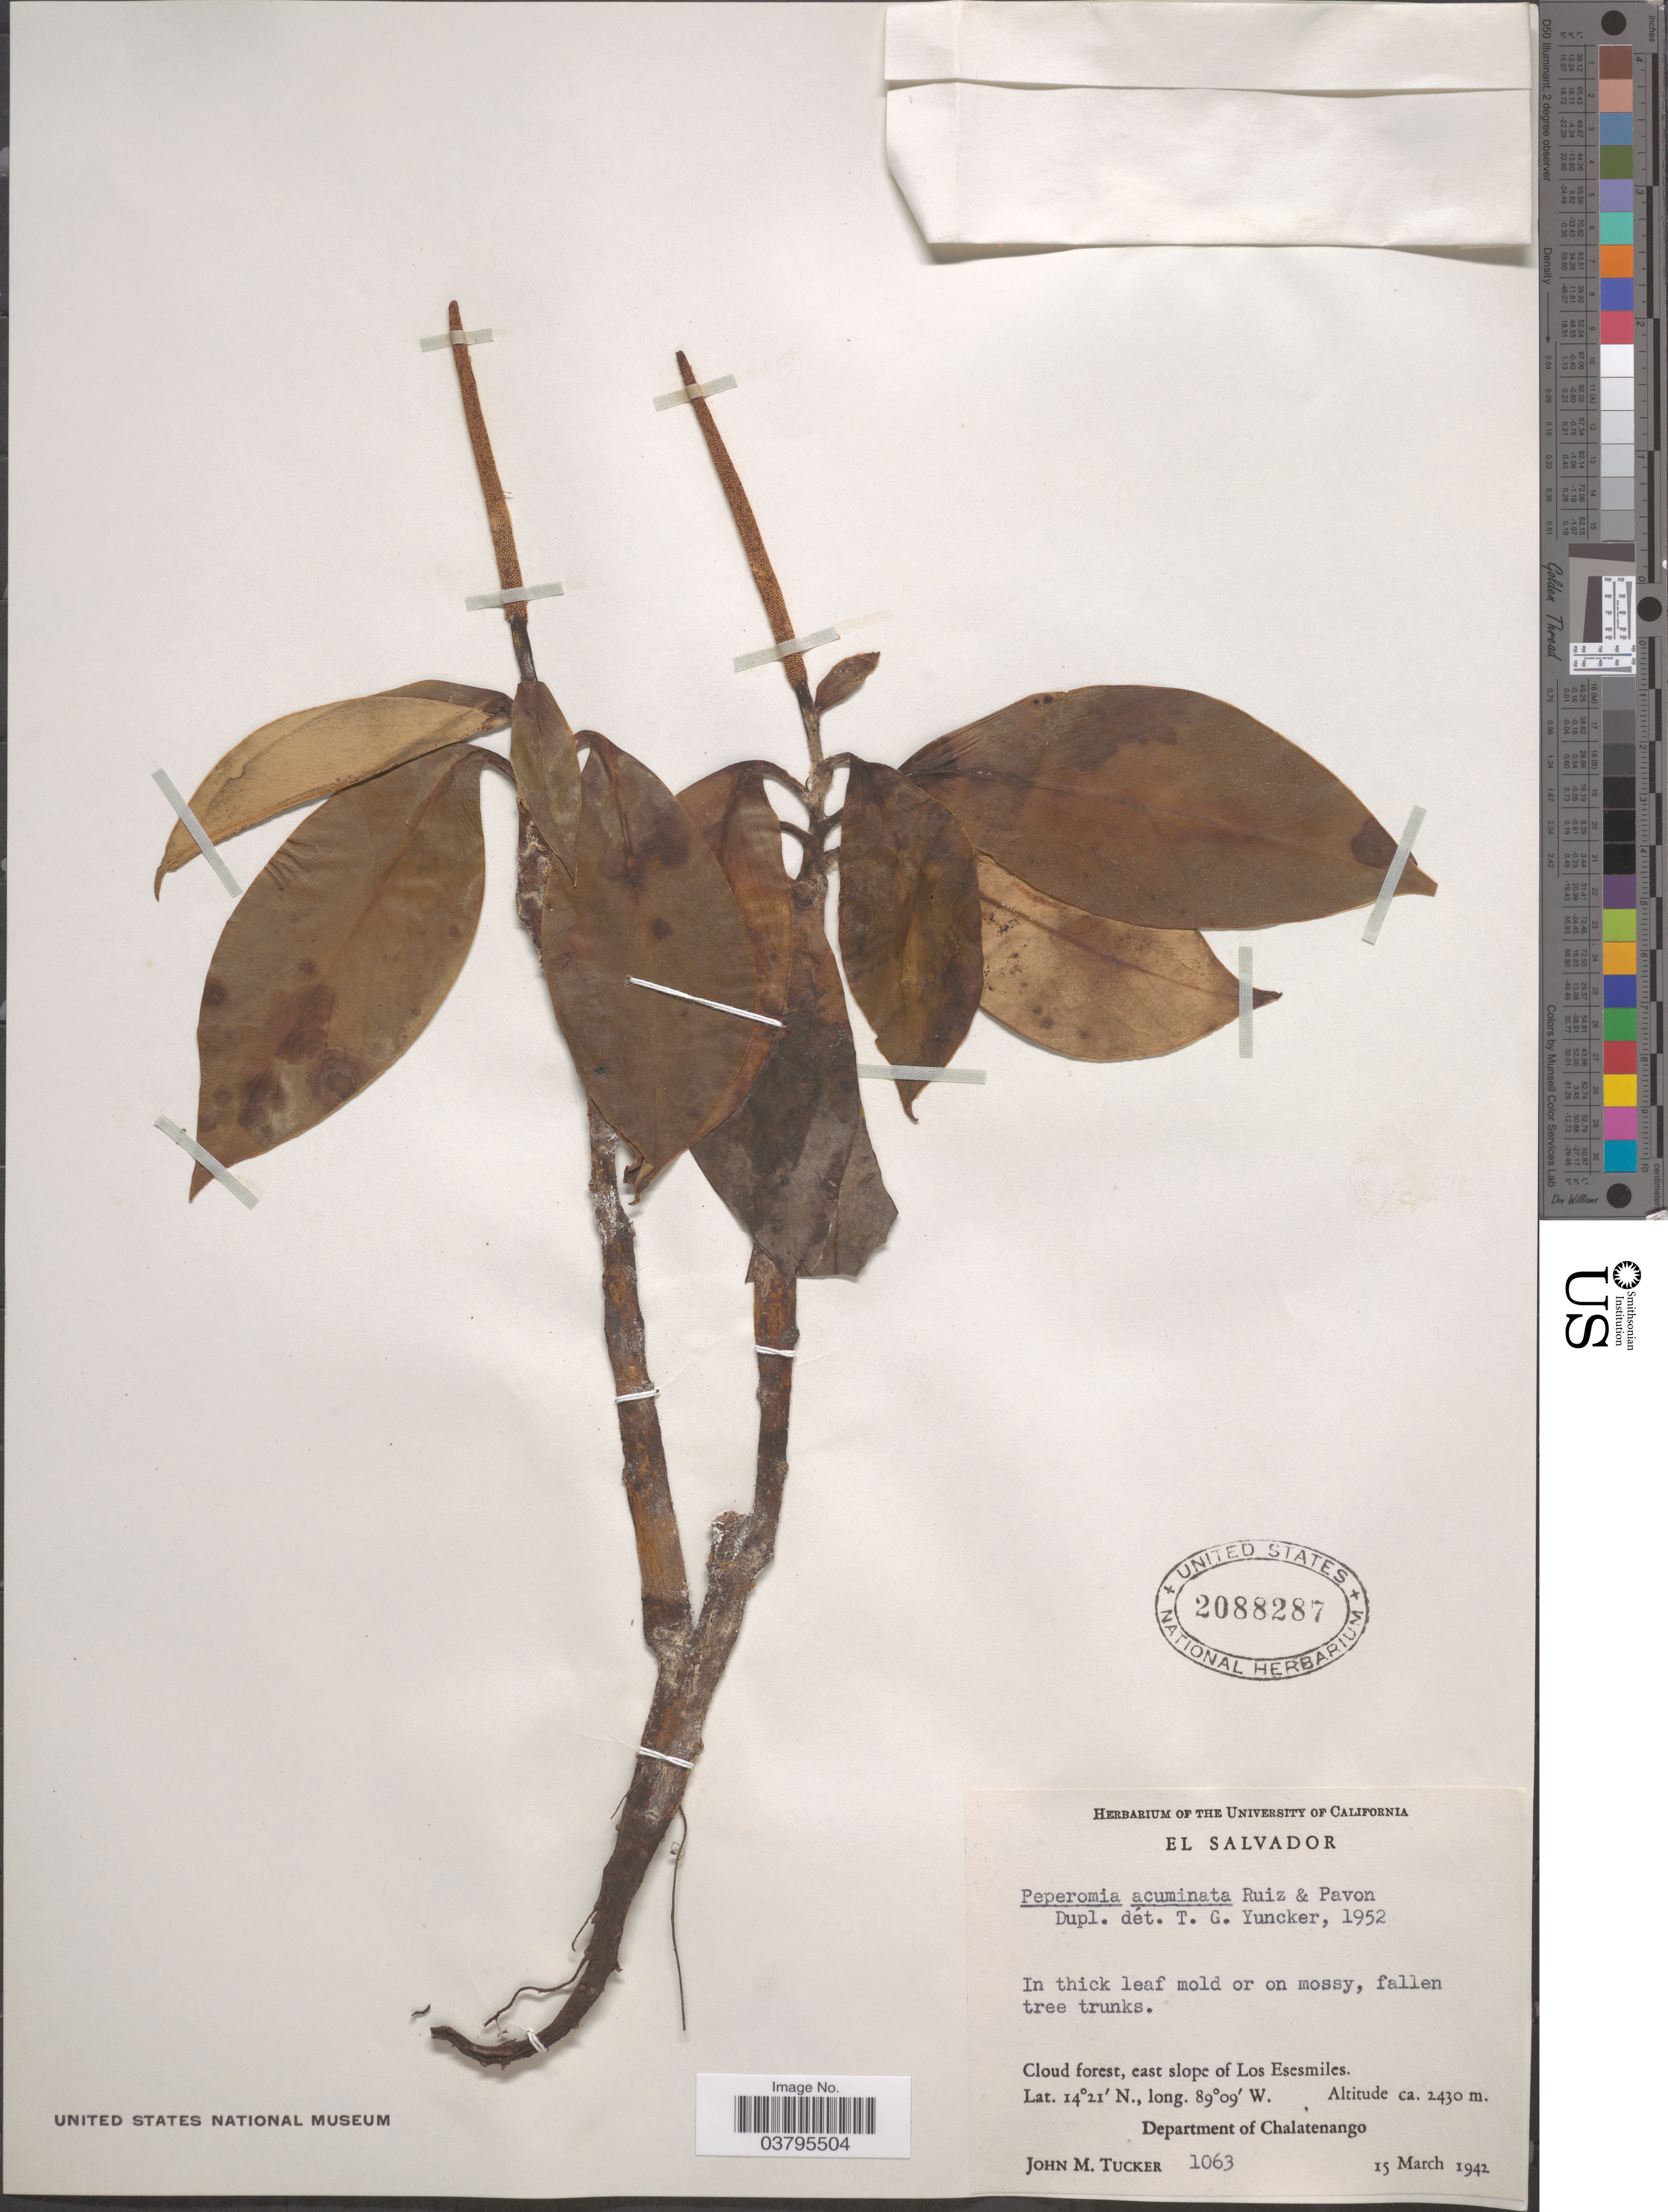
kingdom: Plantae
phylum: Tracheophyta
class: Magnoliopsida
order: Piperales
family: Piperaceae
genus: Peperomia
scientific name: Peperomia acuminata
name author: Ruiz & Pav.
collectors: J. M. Tucker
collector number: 1063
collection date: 1942-03-15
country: El Salvador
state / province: Chalatenango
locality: Cloud forest, east slope of Los Esesmiles. Department of Chalatenango.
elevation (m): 2430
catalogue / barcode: US 2088287